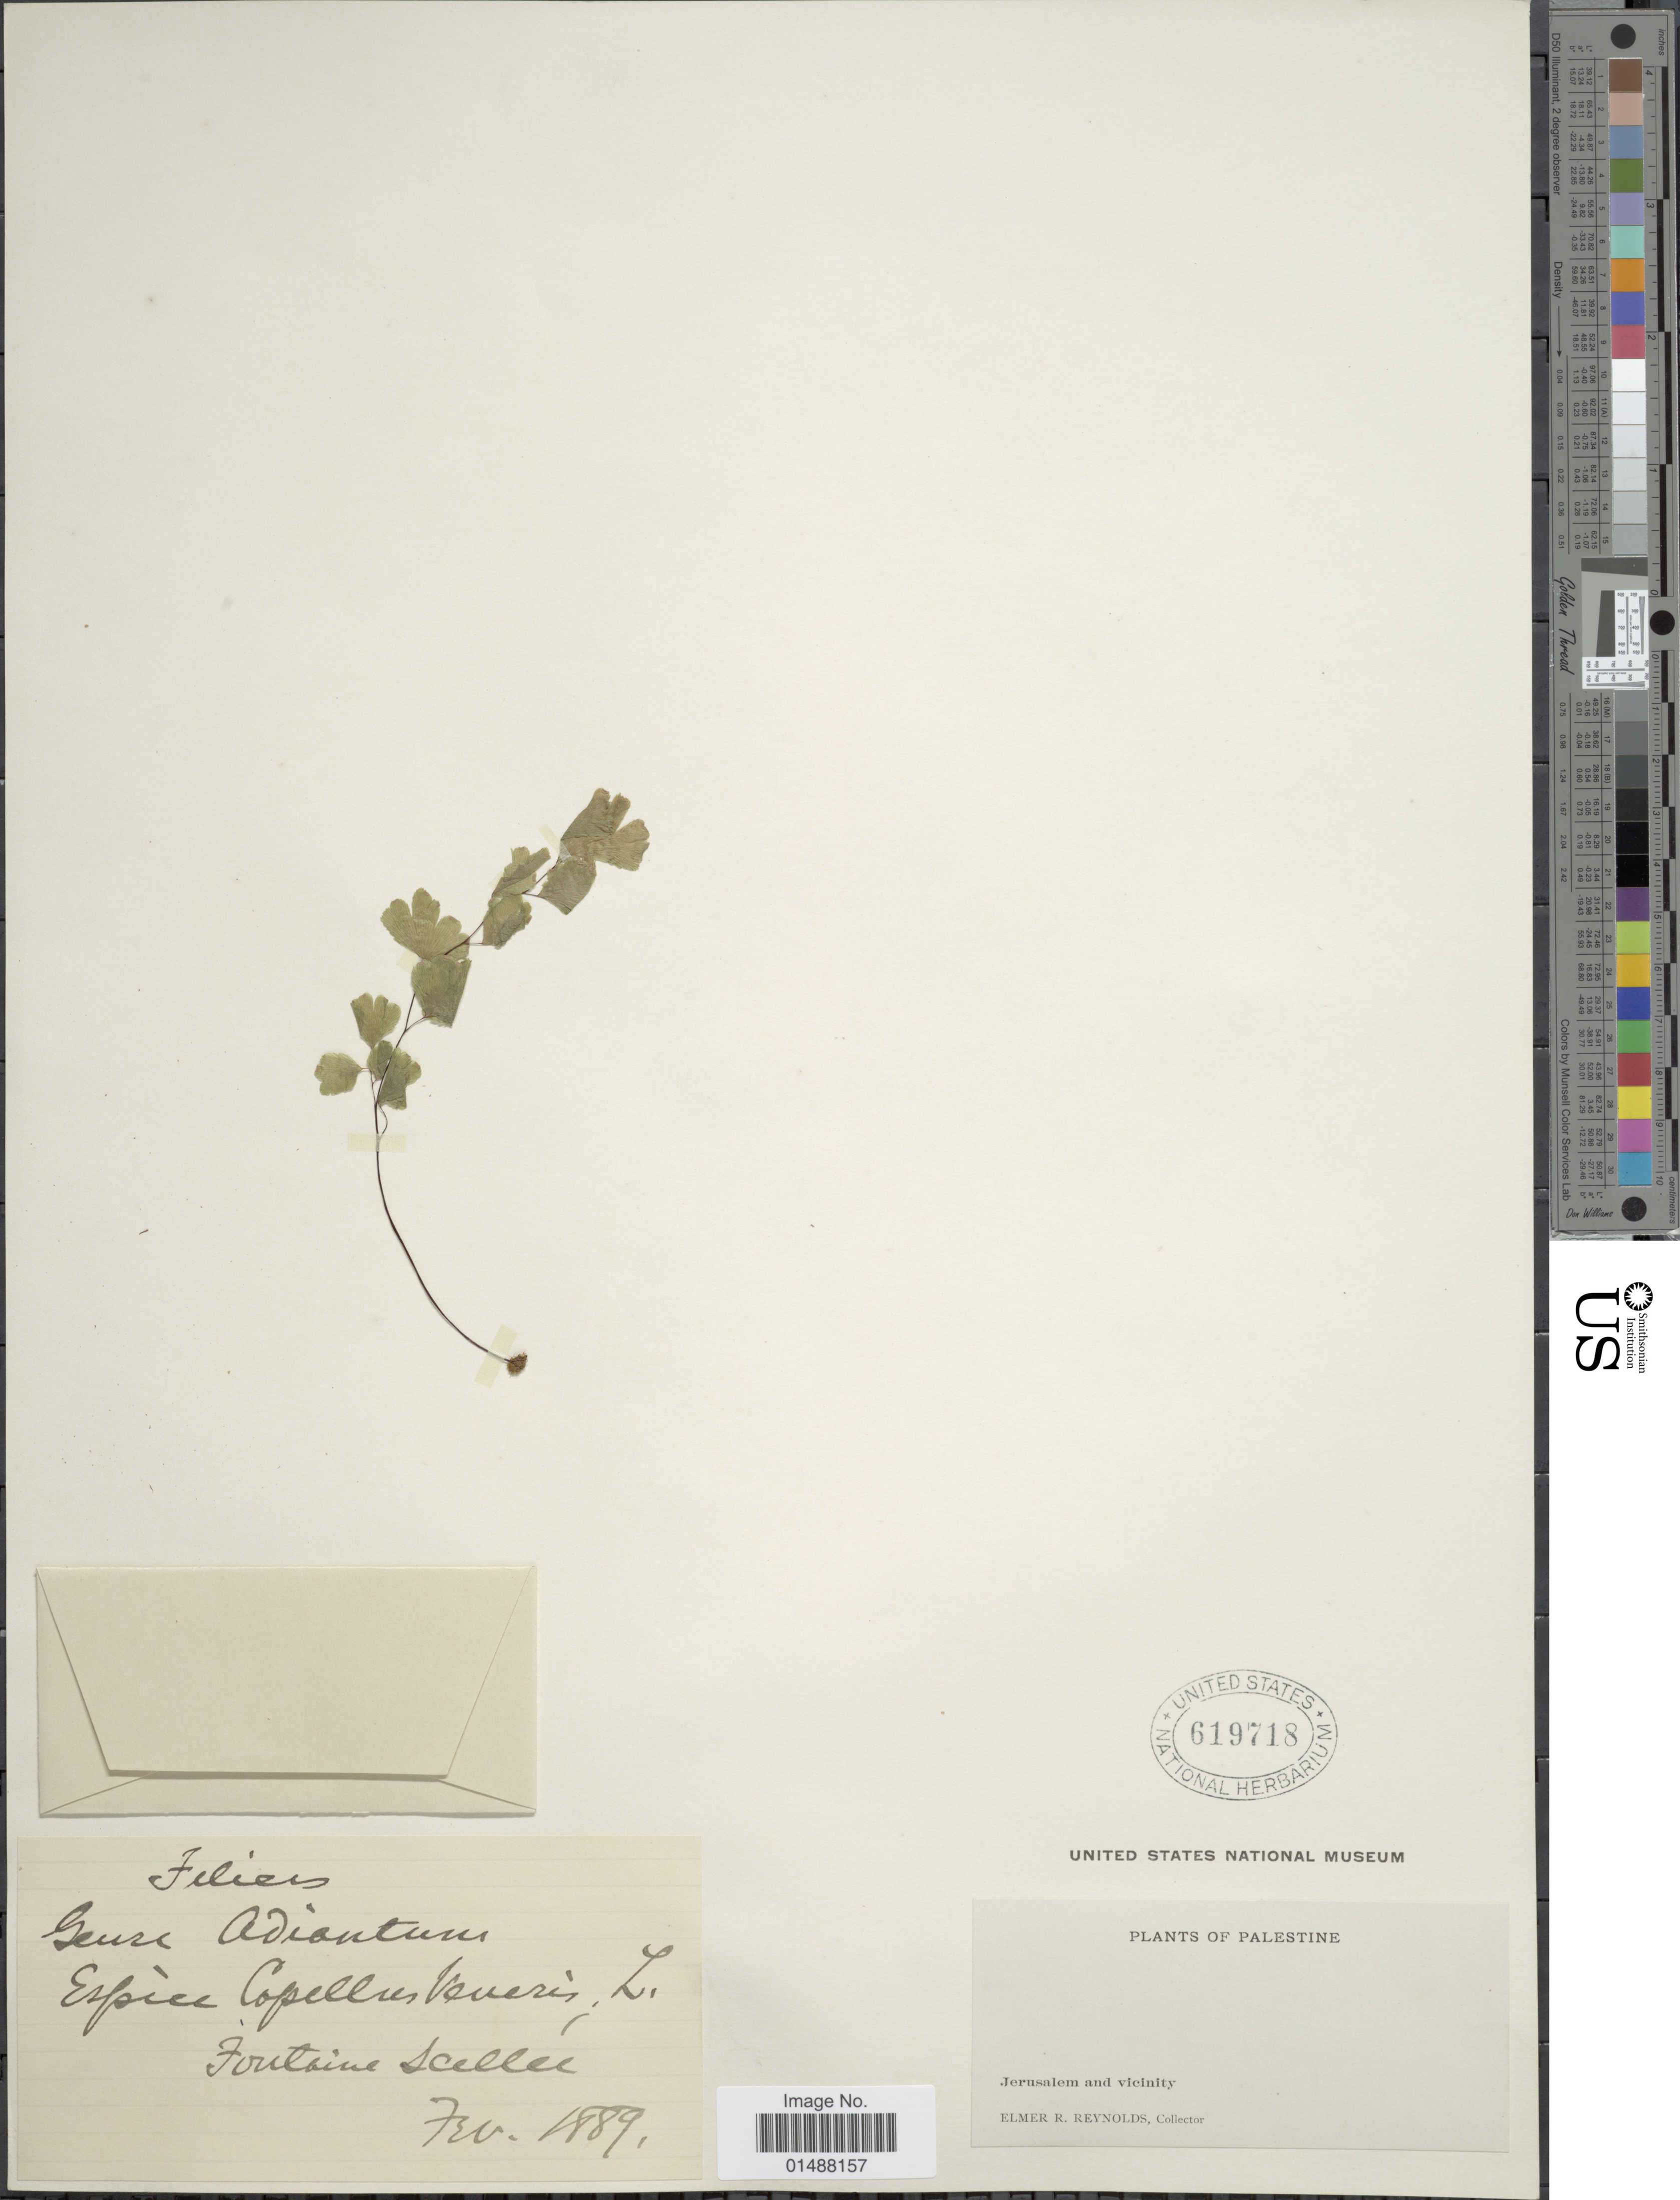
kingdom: Plantae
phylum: Tracheophyta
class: Polypodiopsida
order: Polypodiales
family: Pteridaceae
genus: Adiantum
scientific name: Adiantum capillus-veneris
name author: L.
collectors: E. Reynolds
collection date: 1889-02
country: Israel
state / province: Jerusalem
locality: Jerusalem and vicinity, Fontaine Scellee [interpreted]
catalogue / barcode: US 619718